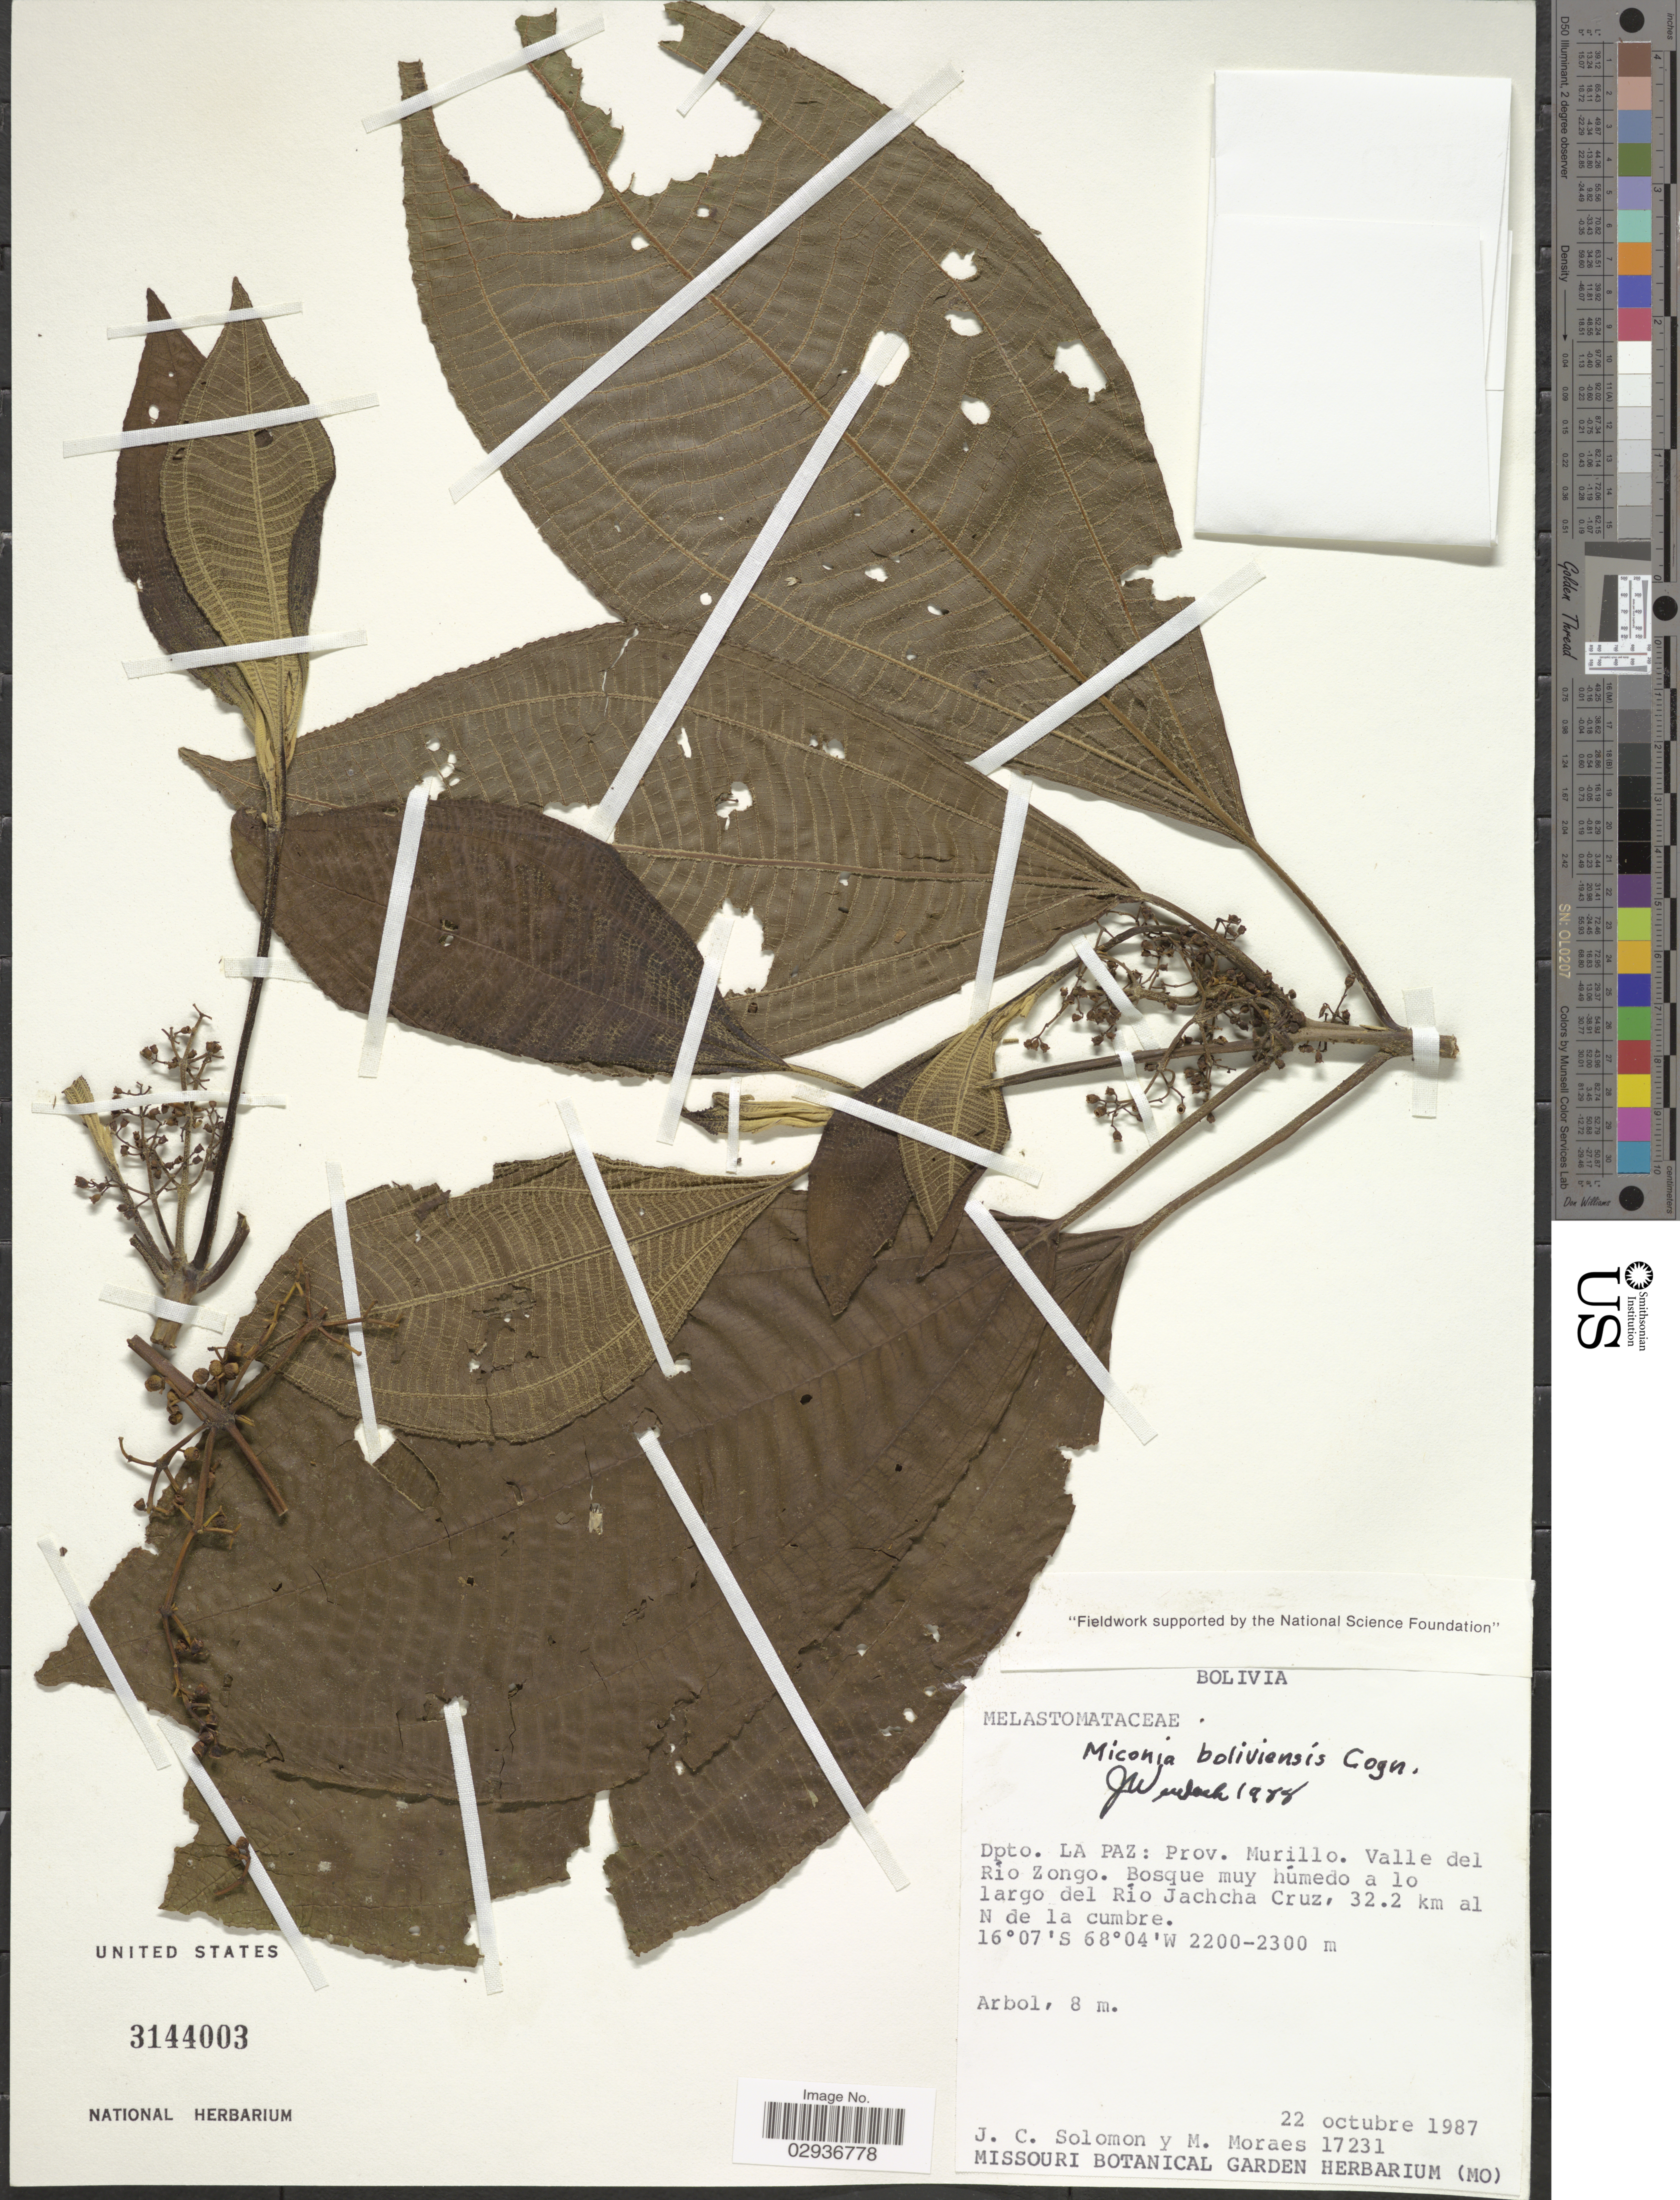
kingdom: Plantae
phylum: Tracheophyta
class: Magnoliopsida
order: Myrtales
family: Melastomataceae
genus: Miconia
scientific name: Miconia bolivarensis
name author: Wurdack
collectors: J. C. Solomon & M. Moraes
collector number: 17231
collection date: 1987-10-22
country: Bolivia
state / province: La Paz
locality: Dpto. La Paz: Prov. Murillo. Valle del Río Zongo. Bosque húmedo a lo largo del Río Jachcha Crux, 32.2 km al N de la cumbre.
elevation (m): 2200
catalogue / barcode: US 3144003